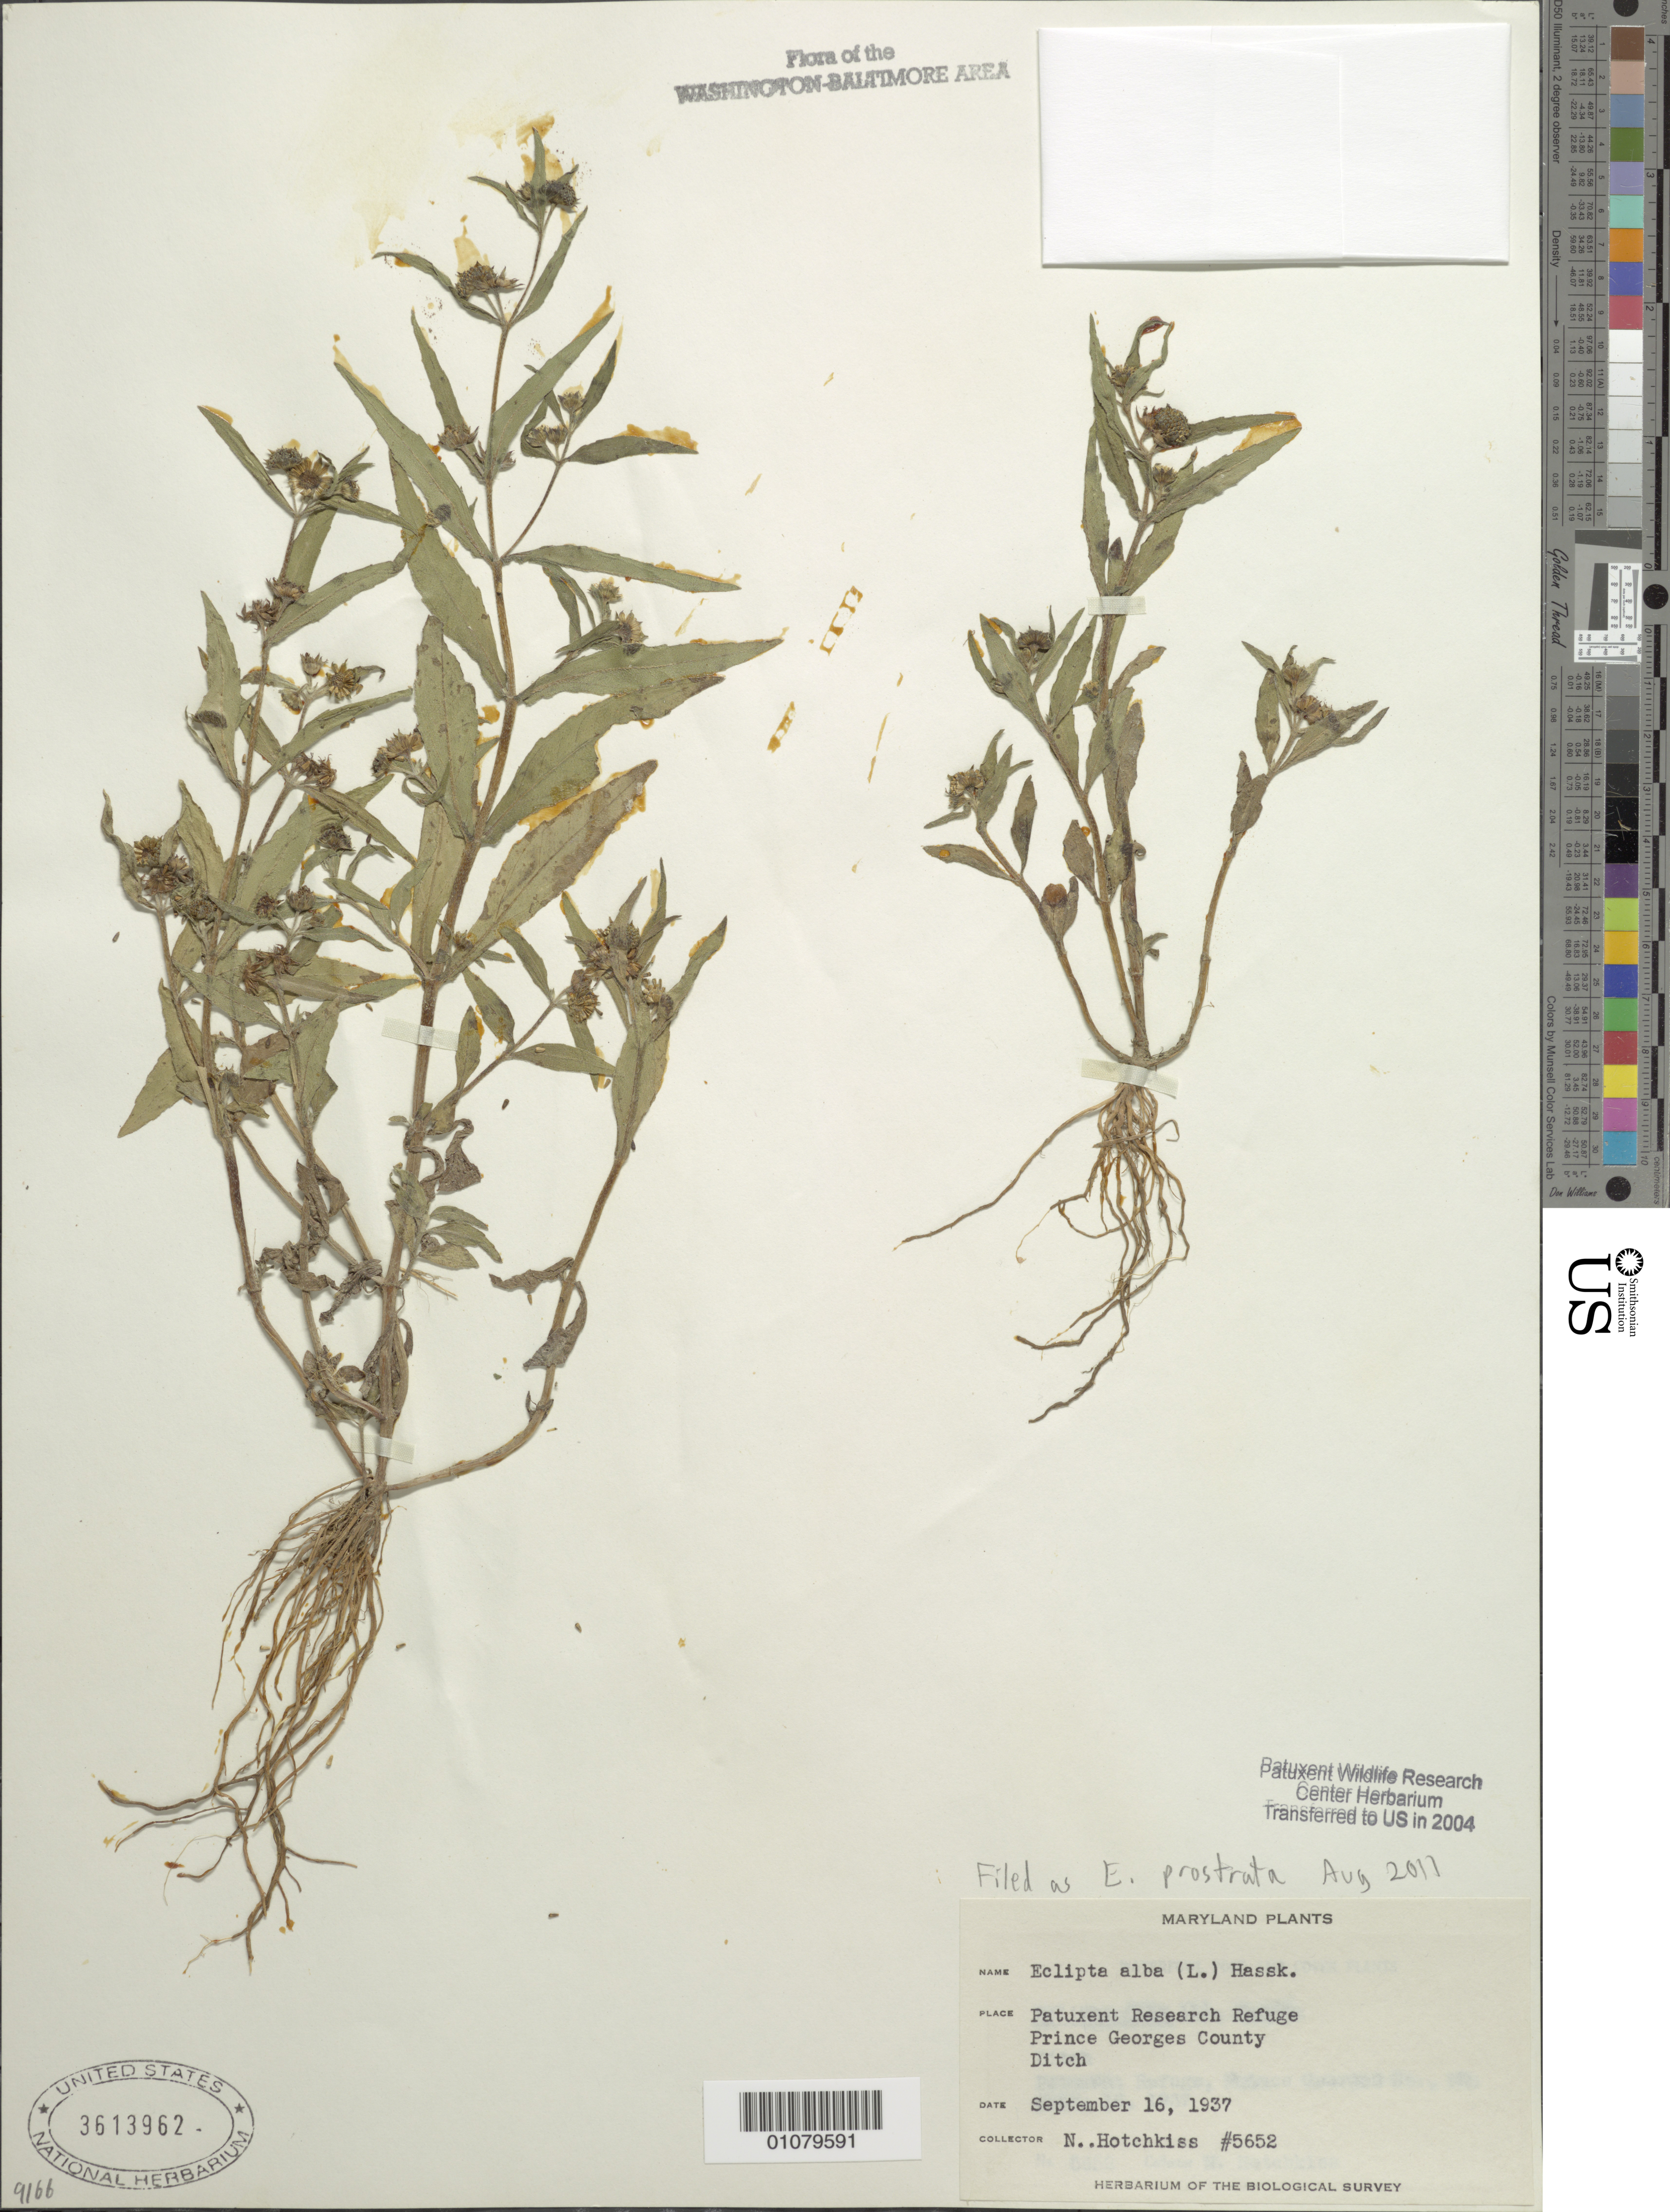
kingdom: Plantae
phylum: Tracheophyta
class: Magnoliopsida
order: Asterales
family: Asteraceae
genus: Eclipta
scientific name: Eclipta prostrata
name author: (L.) L.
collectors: N. Hotchkiss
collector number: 5652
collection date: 1937-09-16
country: United States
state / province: Maryland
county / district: Prince George's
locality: Patuxent Wildlife Refuge.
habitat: Ditch.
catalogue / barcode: US 3613962